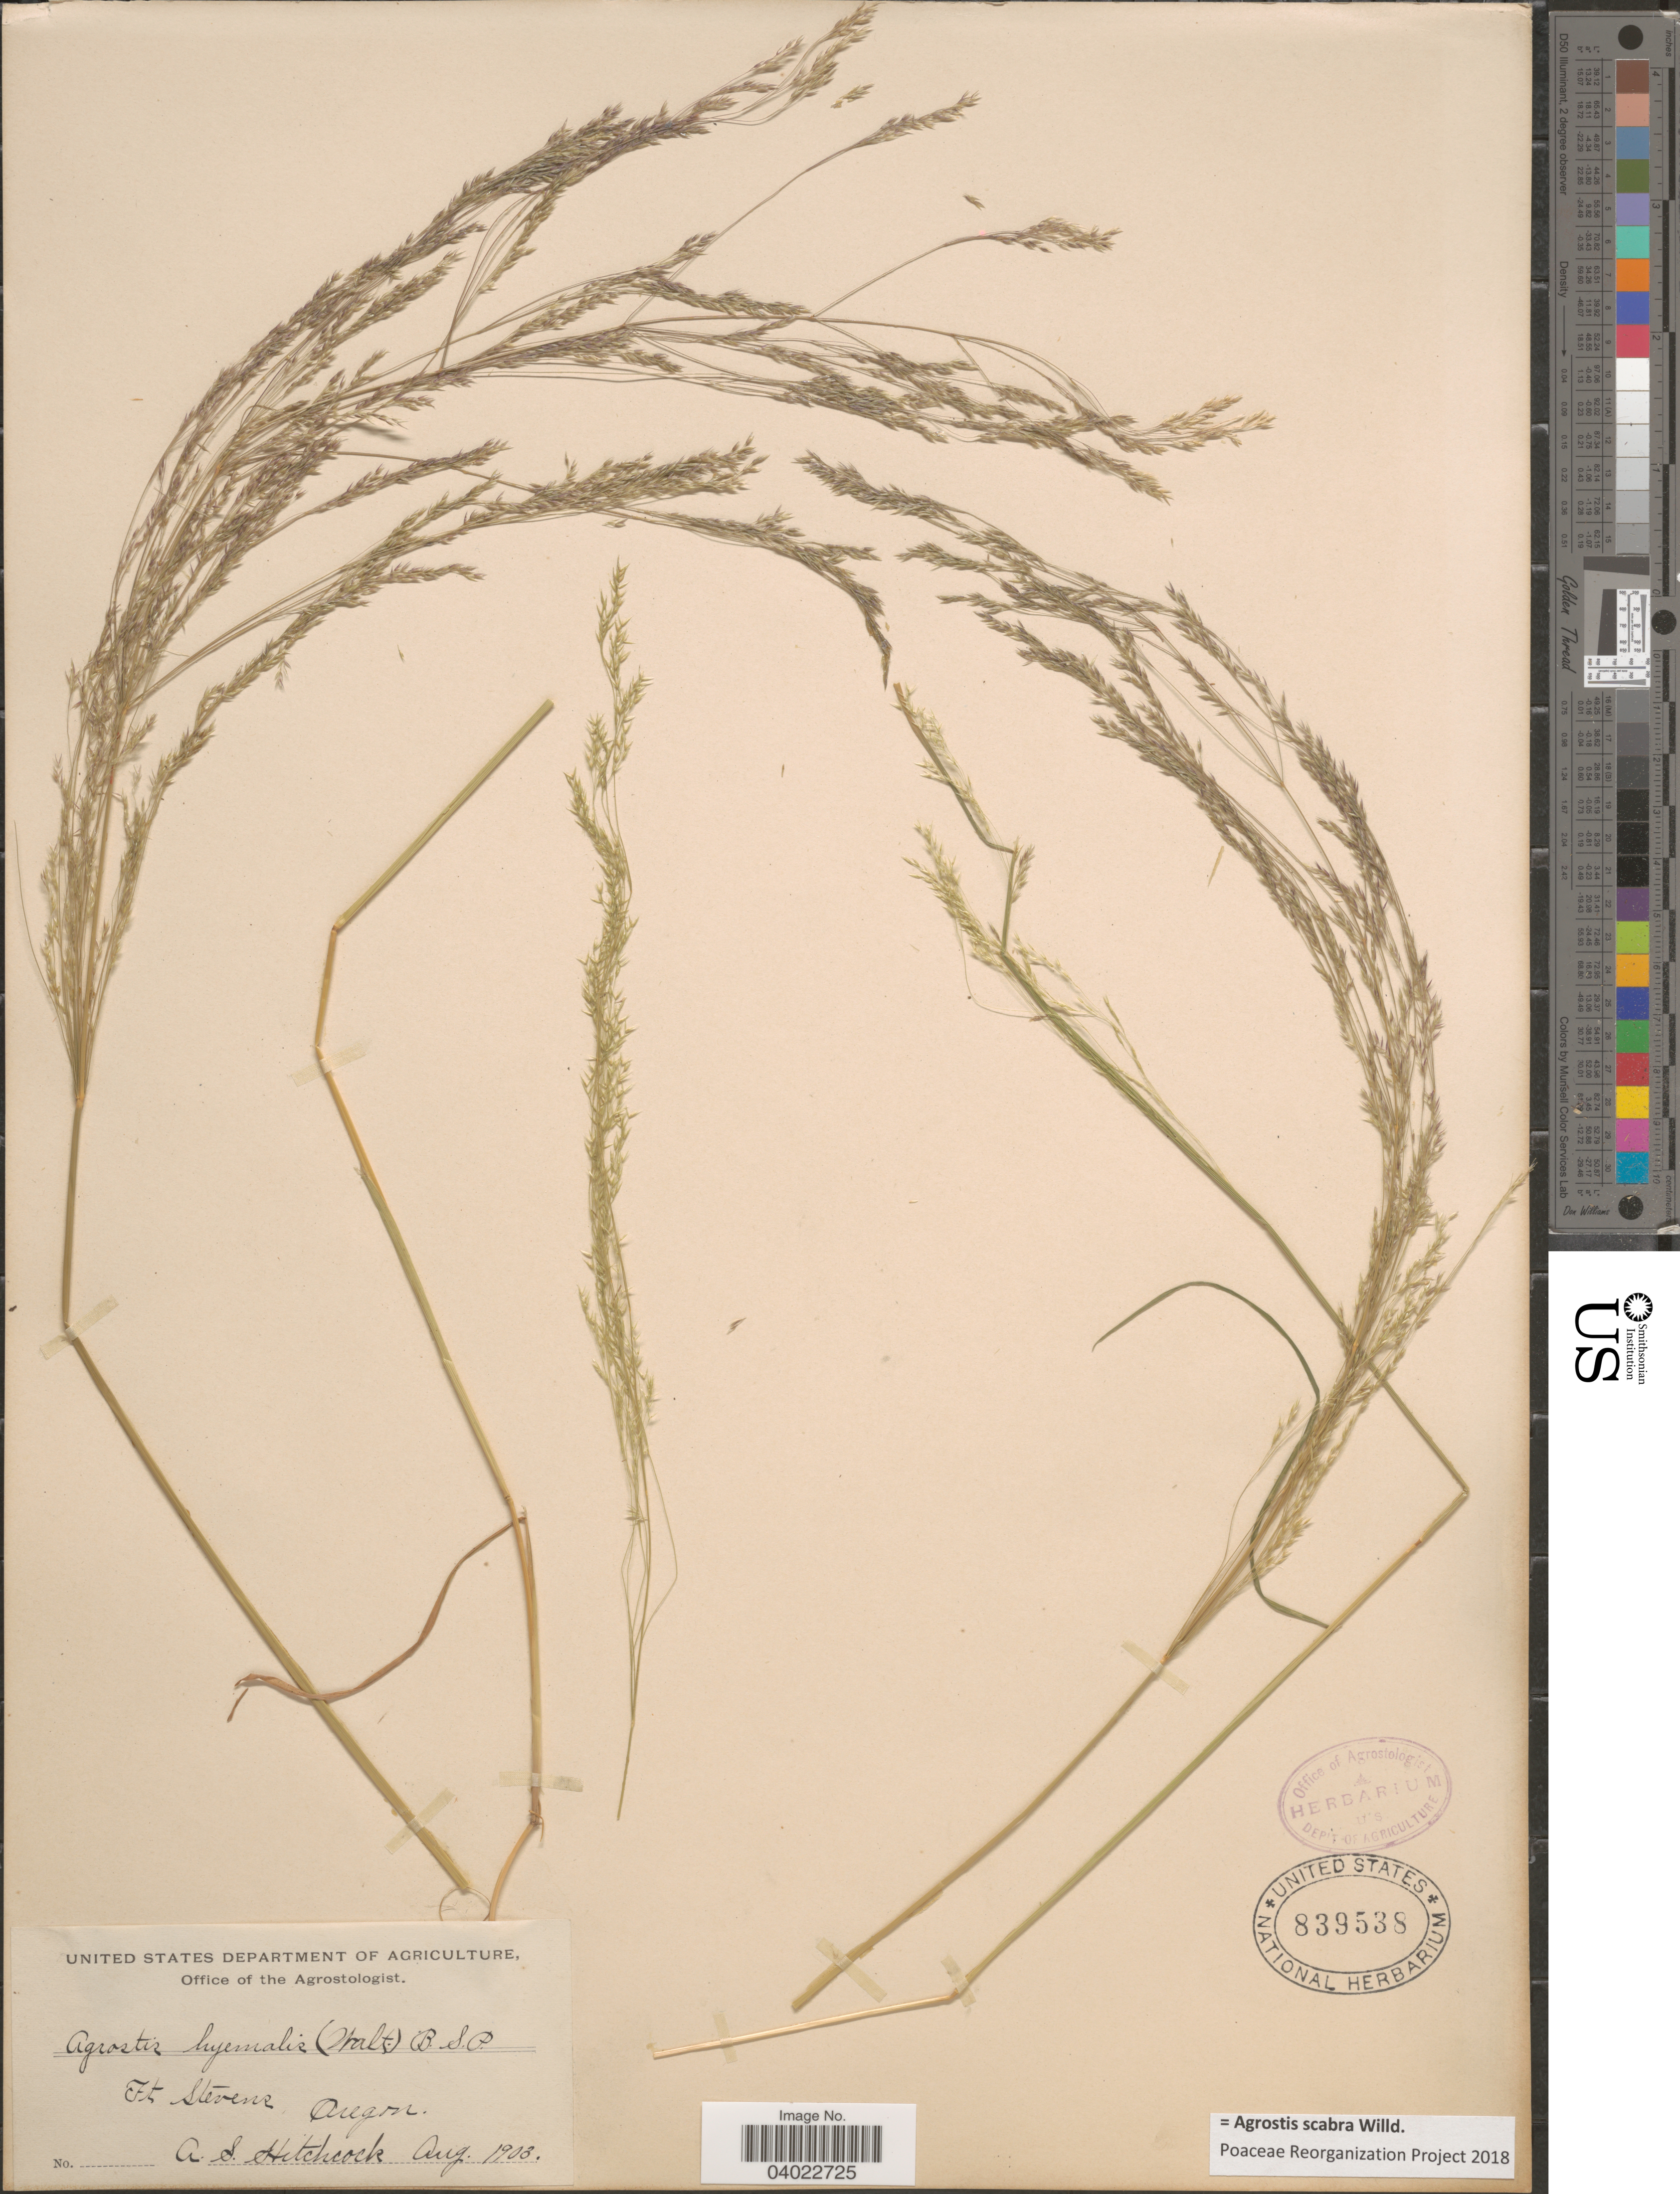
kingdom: Plantae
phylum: Tracheophyta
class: Liliopsida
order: Poales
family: Poaceae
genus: Agrostis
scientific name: Agrostis scabra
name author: Willd.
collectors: A. S. Hitchcock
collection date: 1903-08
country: United States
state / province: Oregon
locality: Ft Stevens.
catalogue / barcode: US 839538